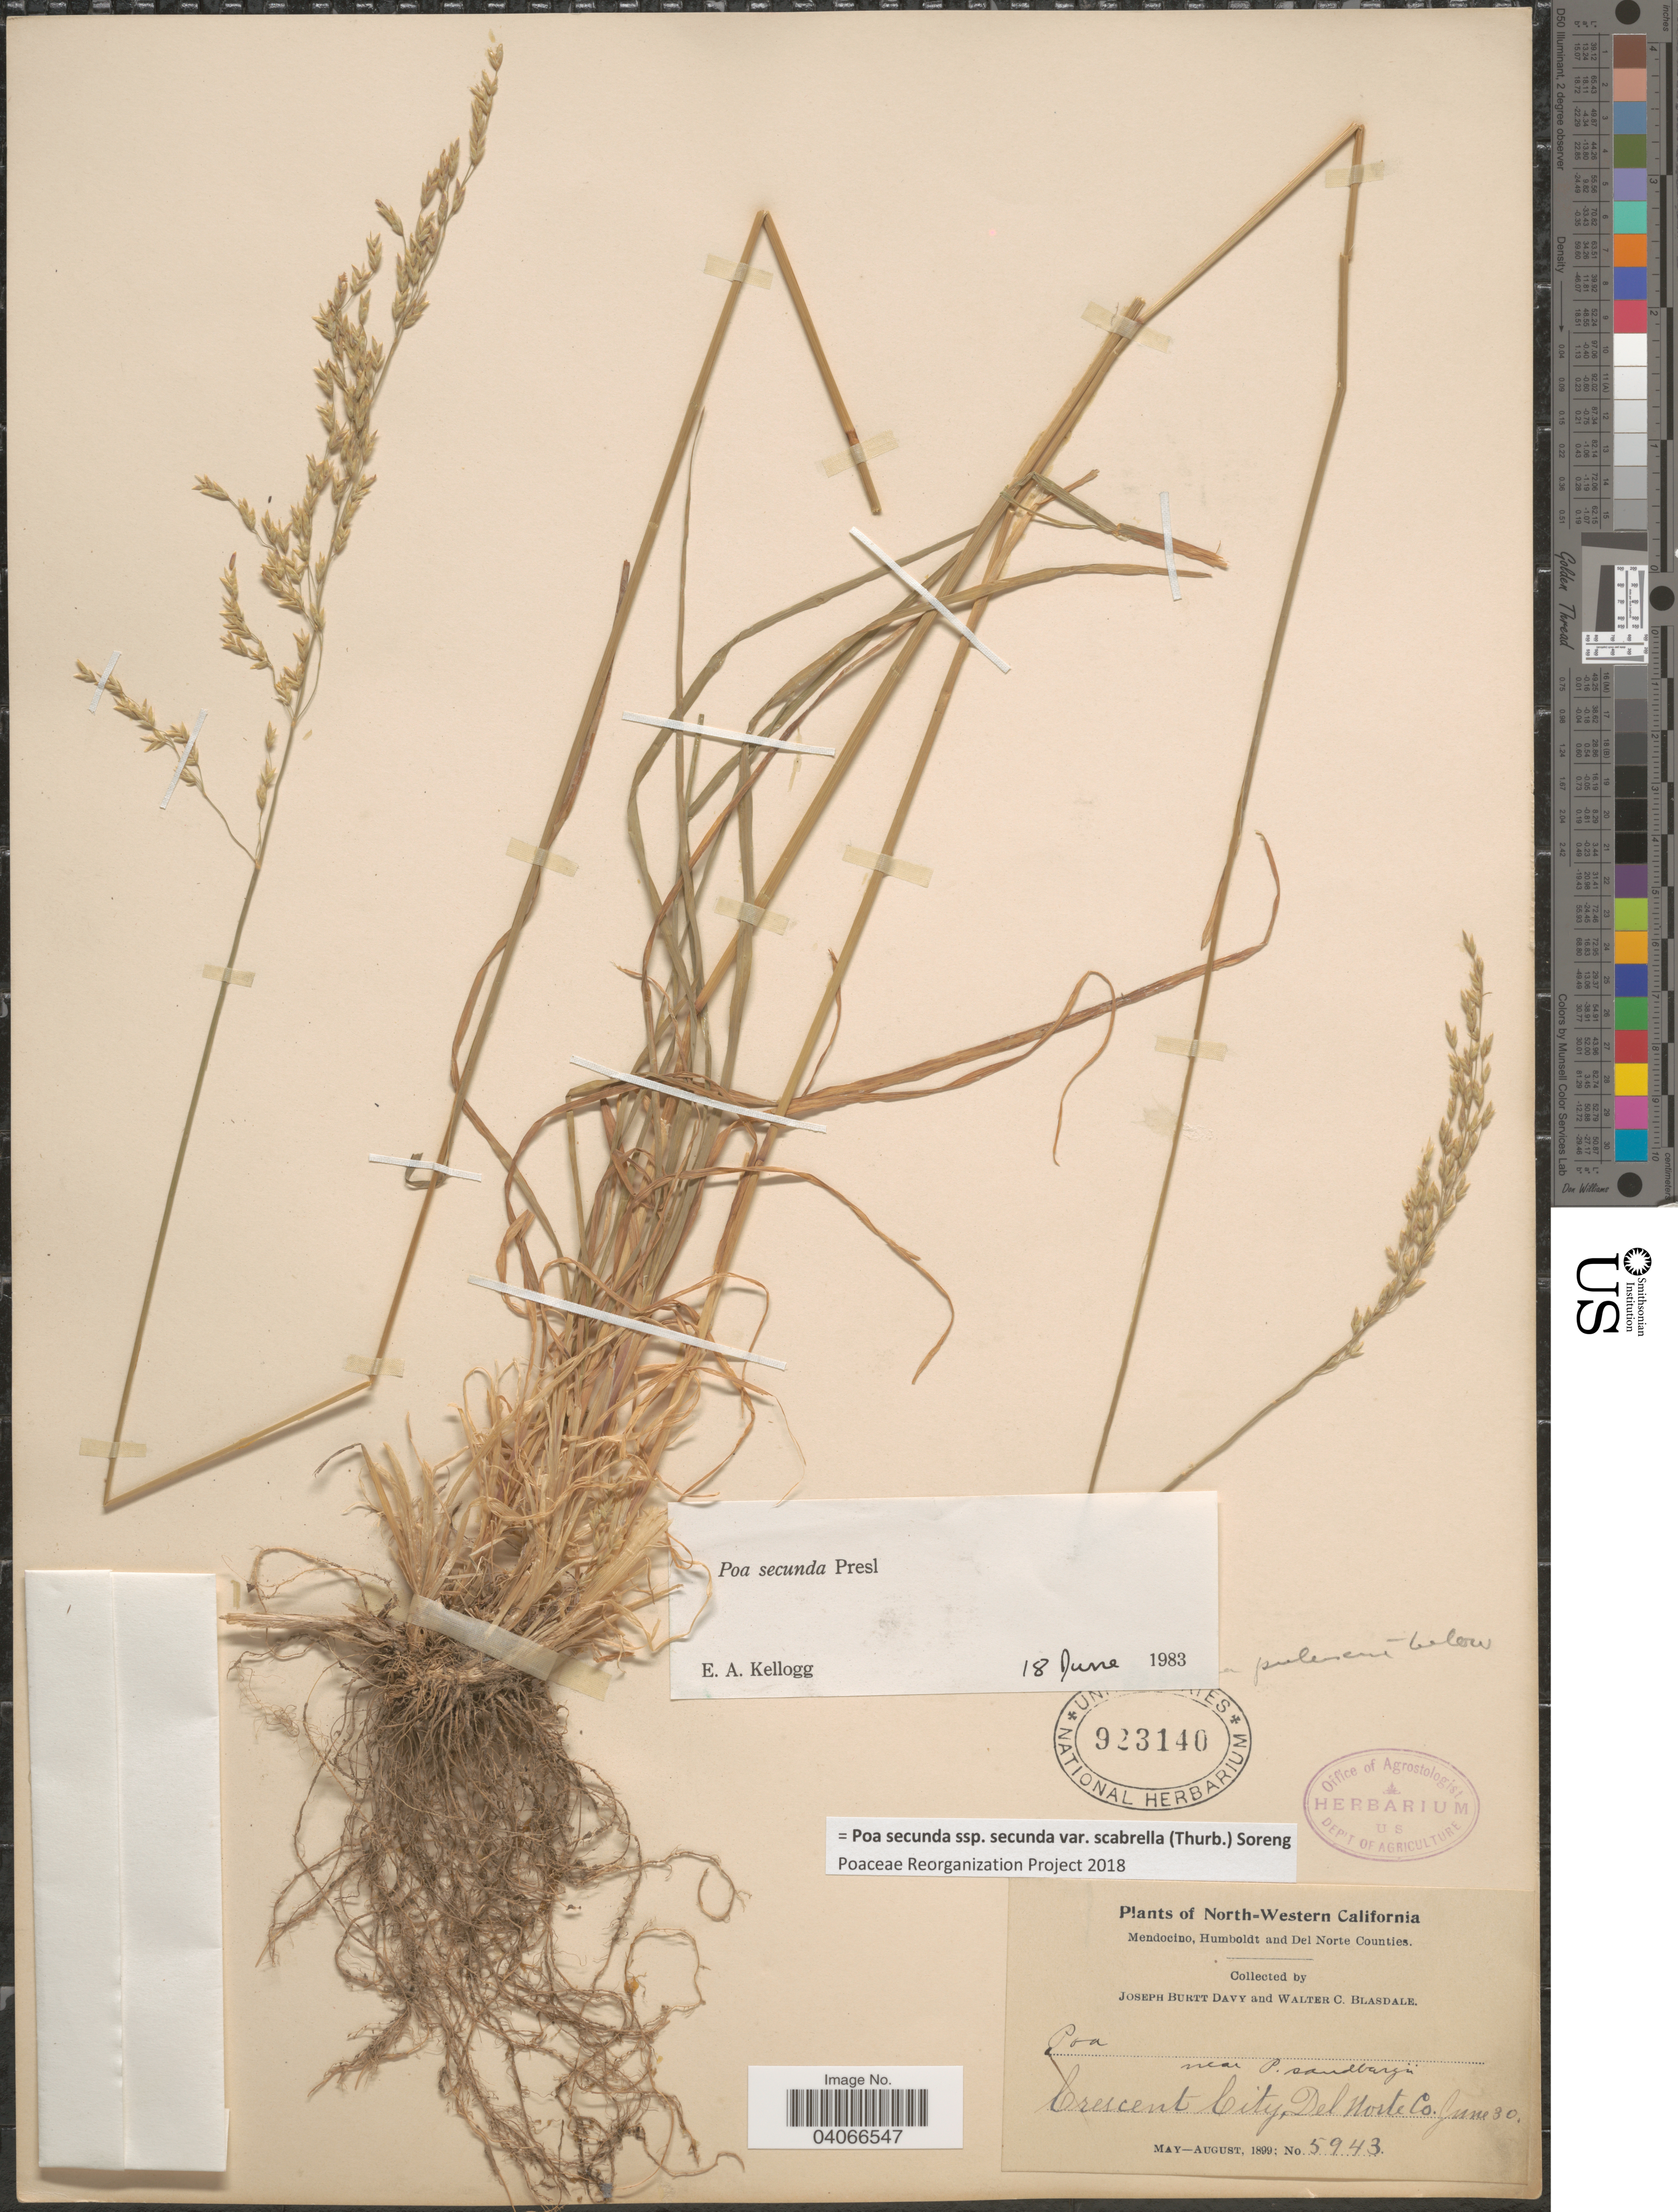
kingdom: Plantae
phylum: Tracheophyta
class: Liliopsida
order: Poales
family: Poaceae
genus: Poa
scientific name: Poa secunda subsp. secunda var. scabrella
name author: (Thurb.) Soreng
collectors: J. Burtt Davy & W. Blasdale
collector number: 5943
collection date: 1899-06-30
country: United States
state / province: California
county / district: Del Norte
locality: North-Western California. Crescent City, Del Norte Co.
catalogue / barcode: US 923140